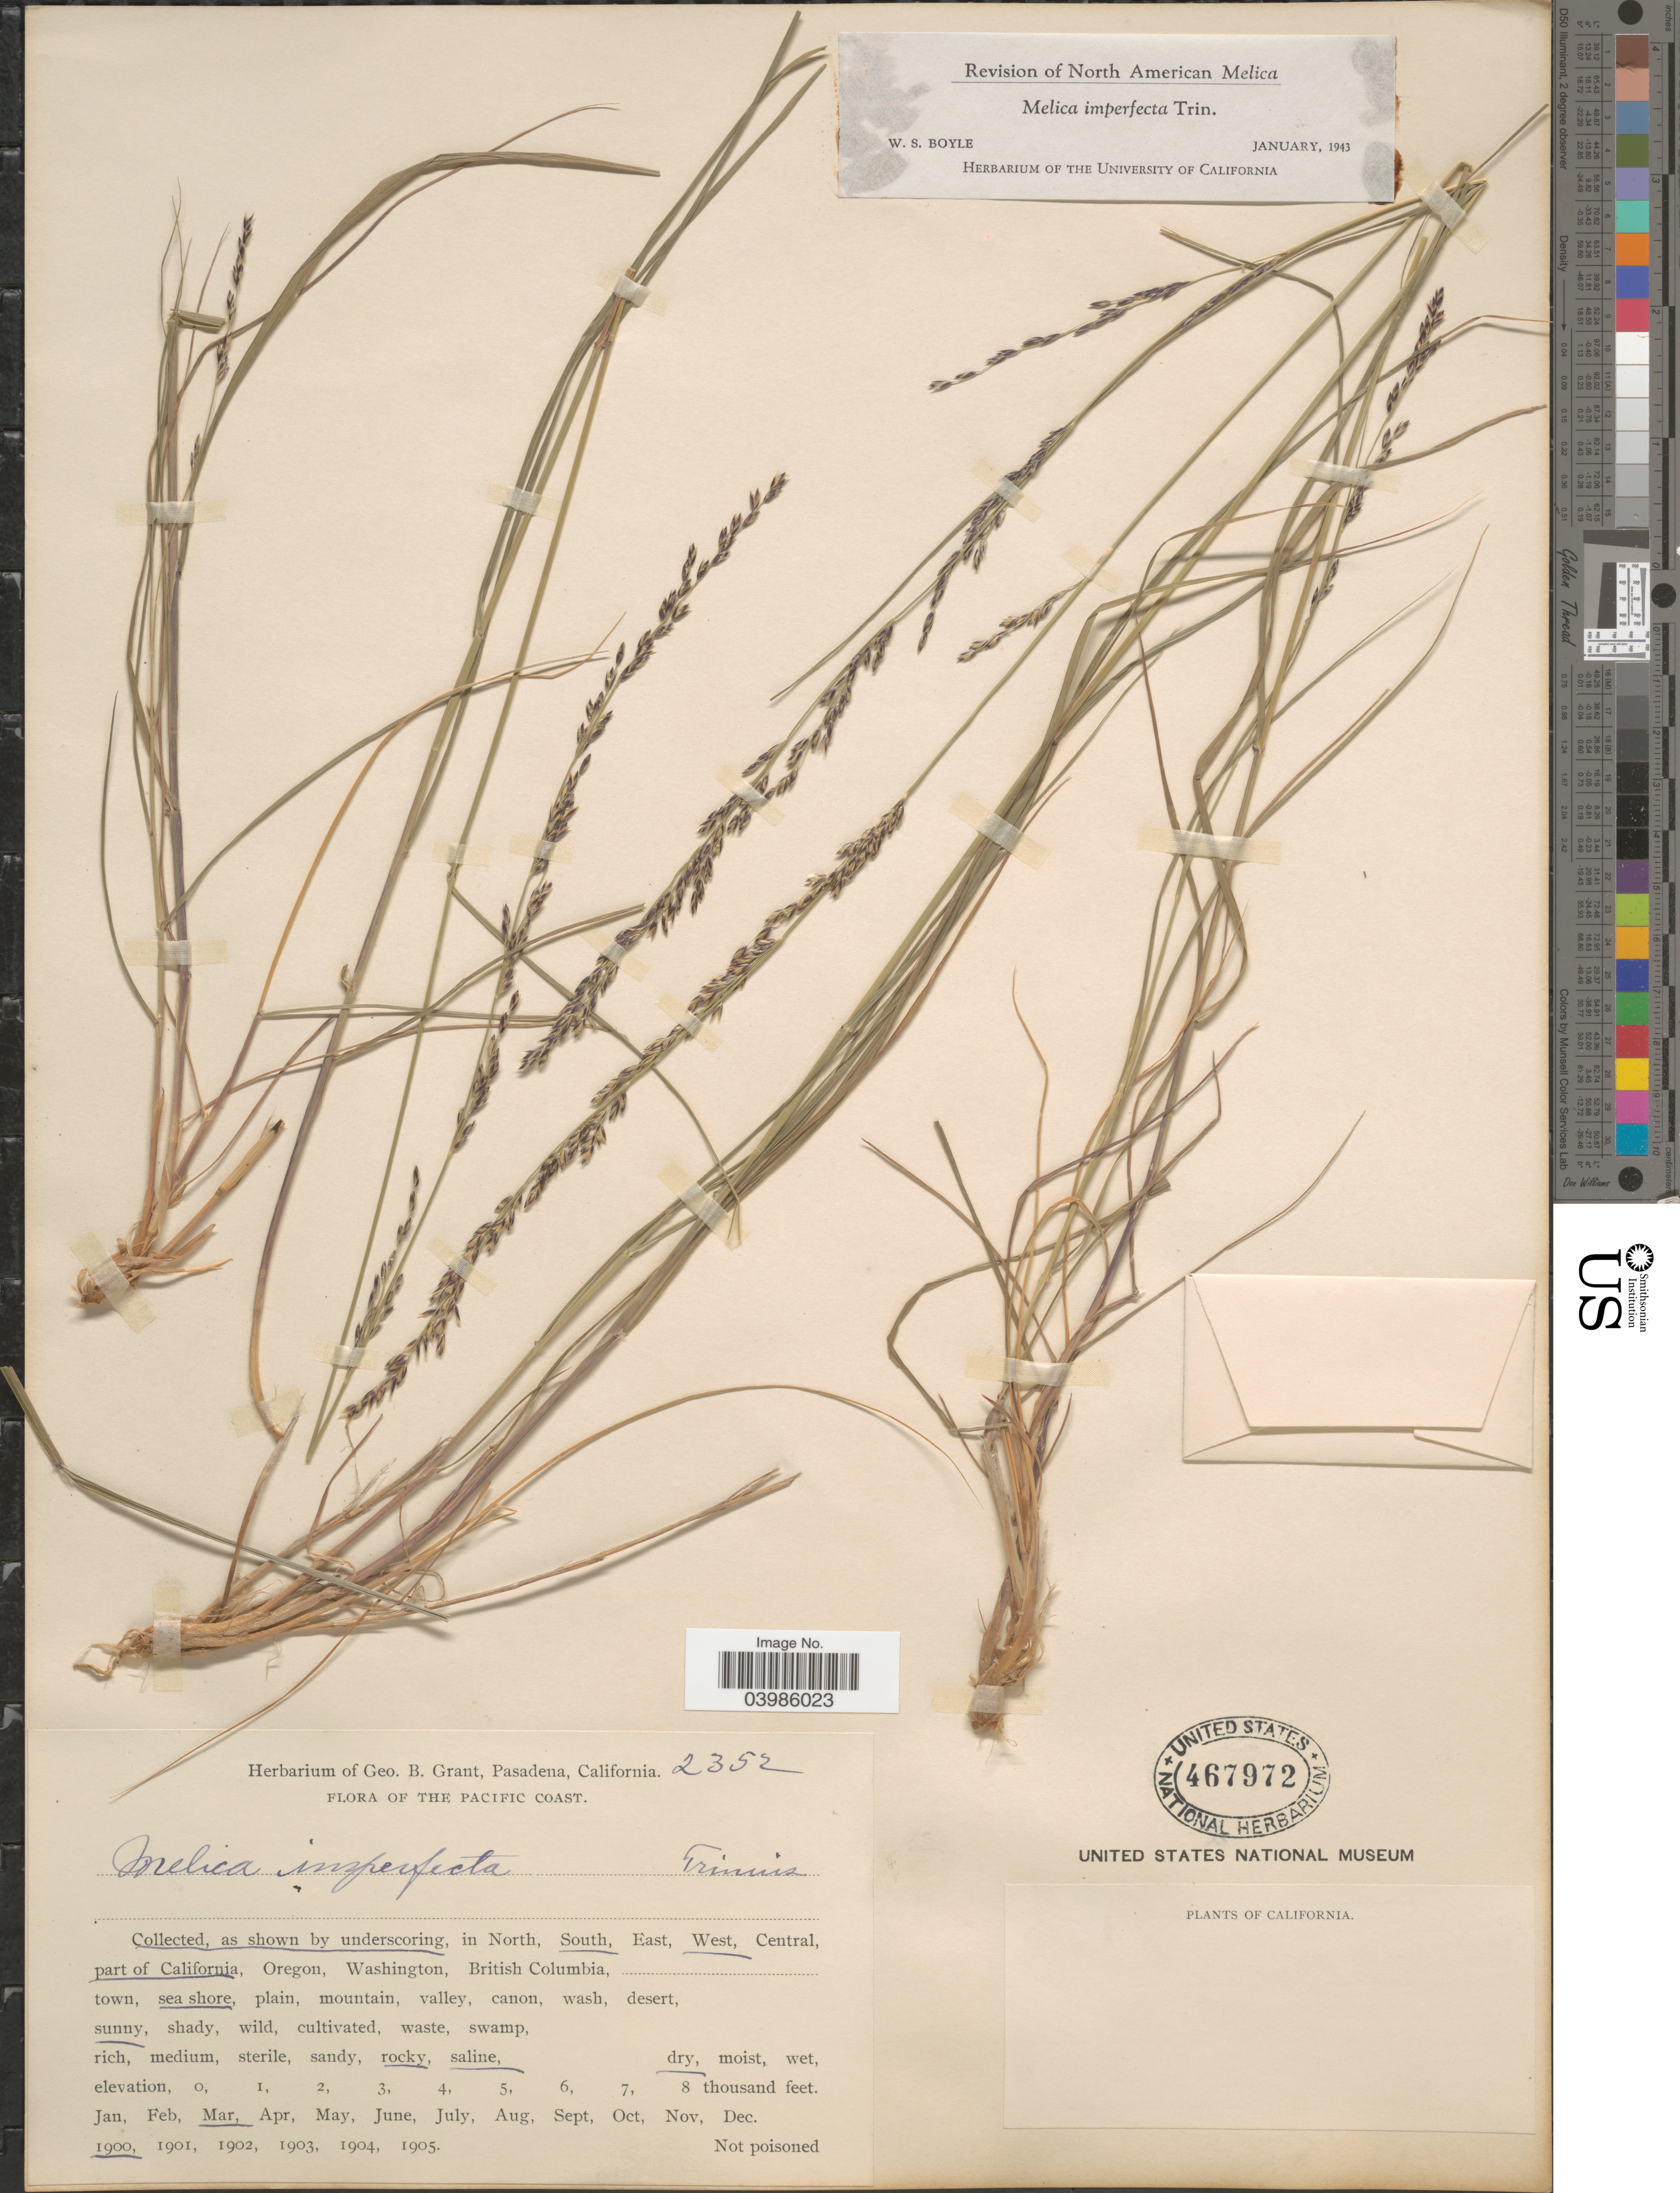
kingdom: Plantae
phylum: Tracheophyta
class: Liliopsida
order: Poales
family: Poaceae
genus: Melica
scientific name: Melica imperfecta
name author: Trin.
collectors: ex herb. Geo. B. Grant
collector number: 2352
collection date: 1900-03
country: United States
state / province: California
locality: The Pacific Coast. In South, West, part of California.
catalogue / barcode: US 467972